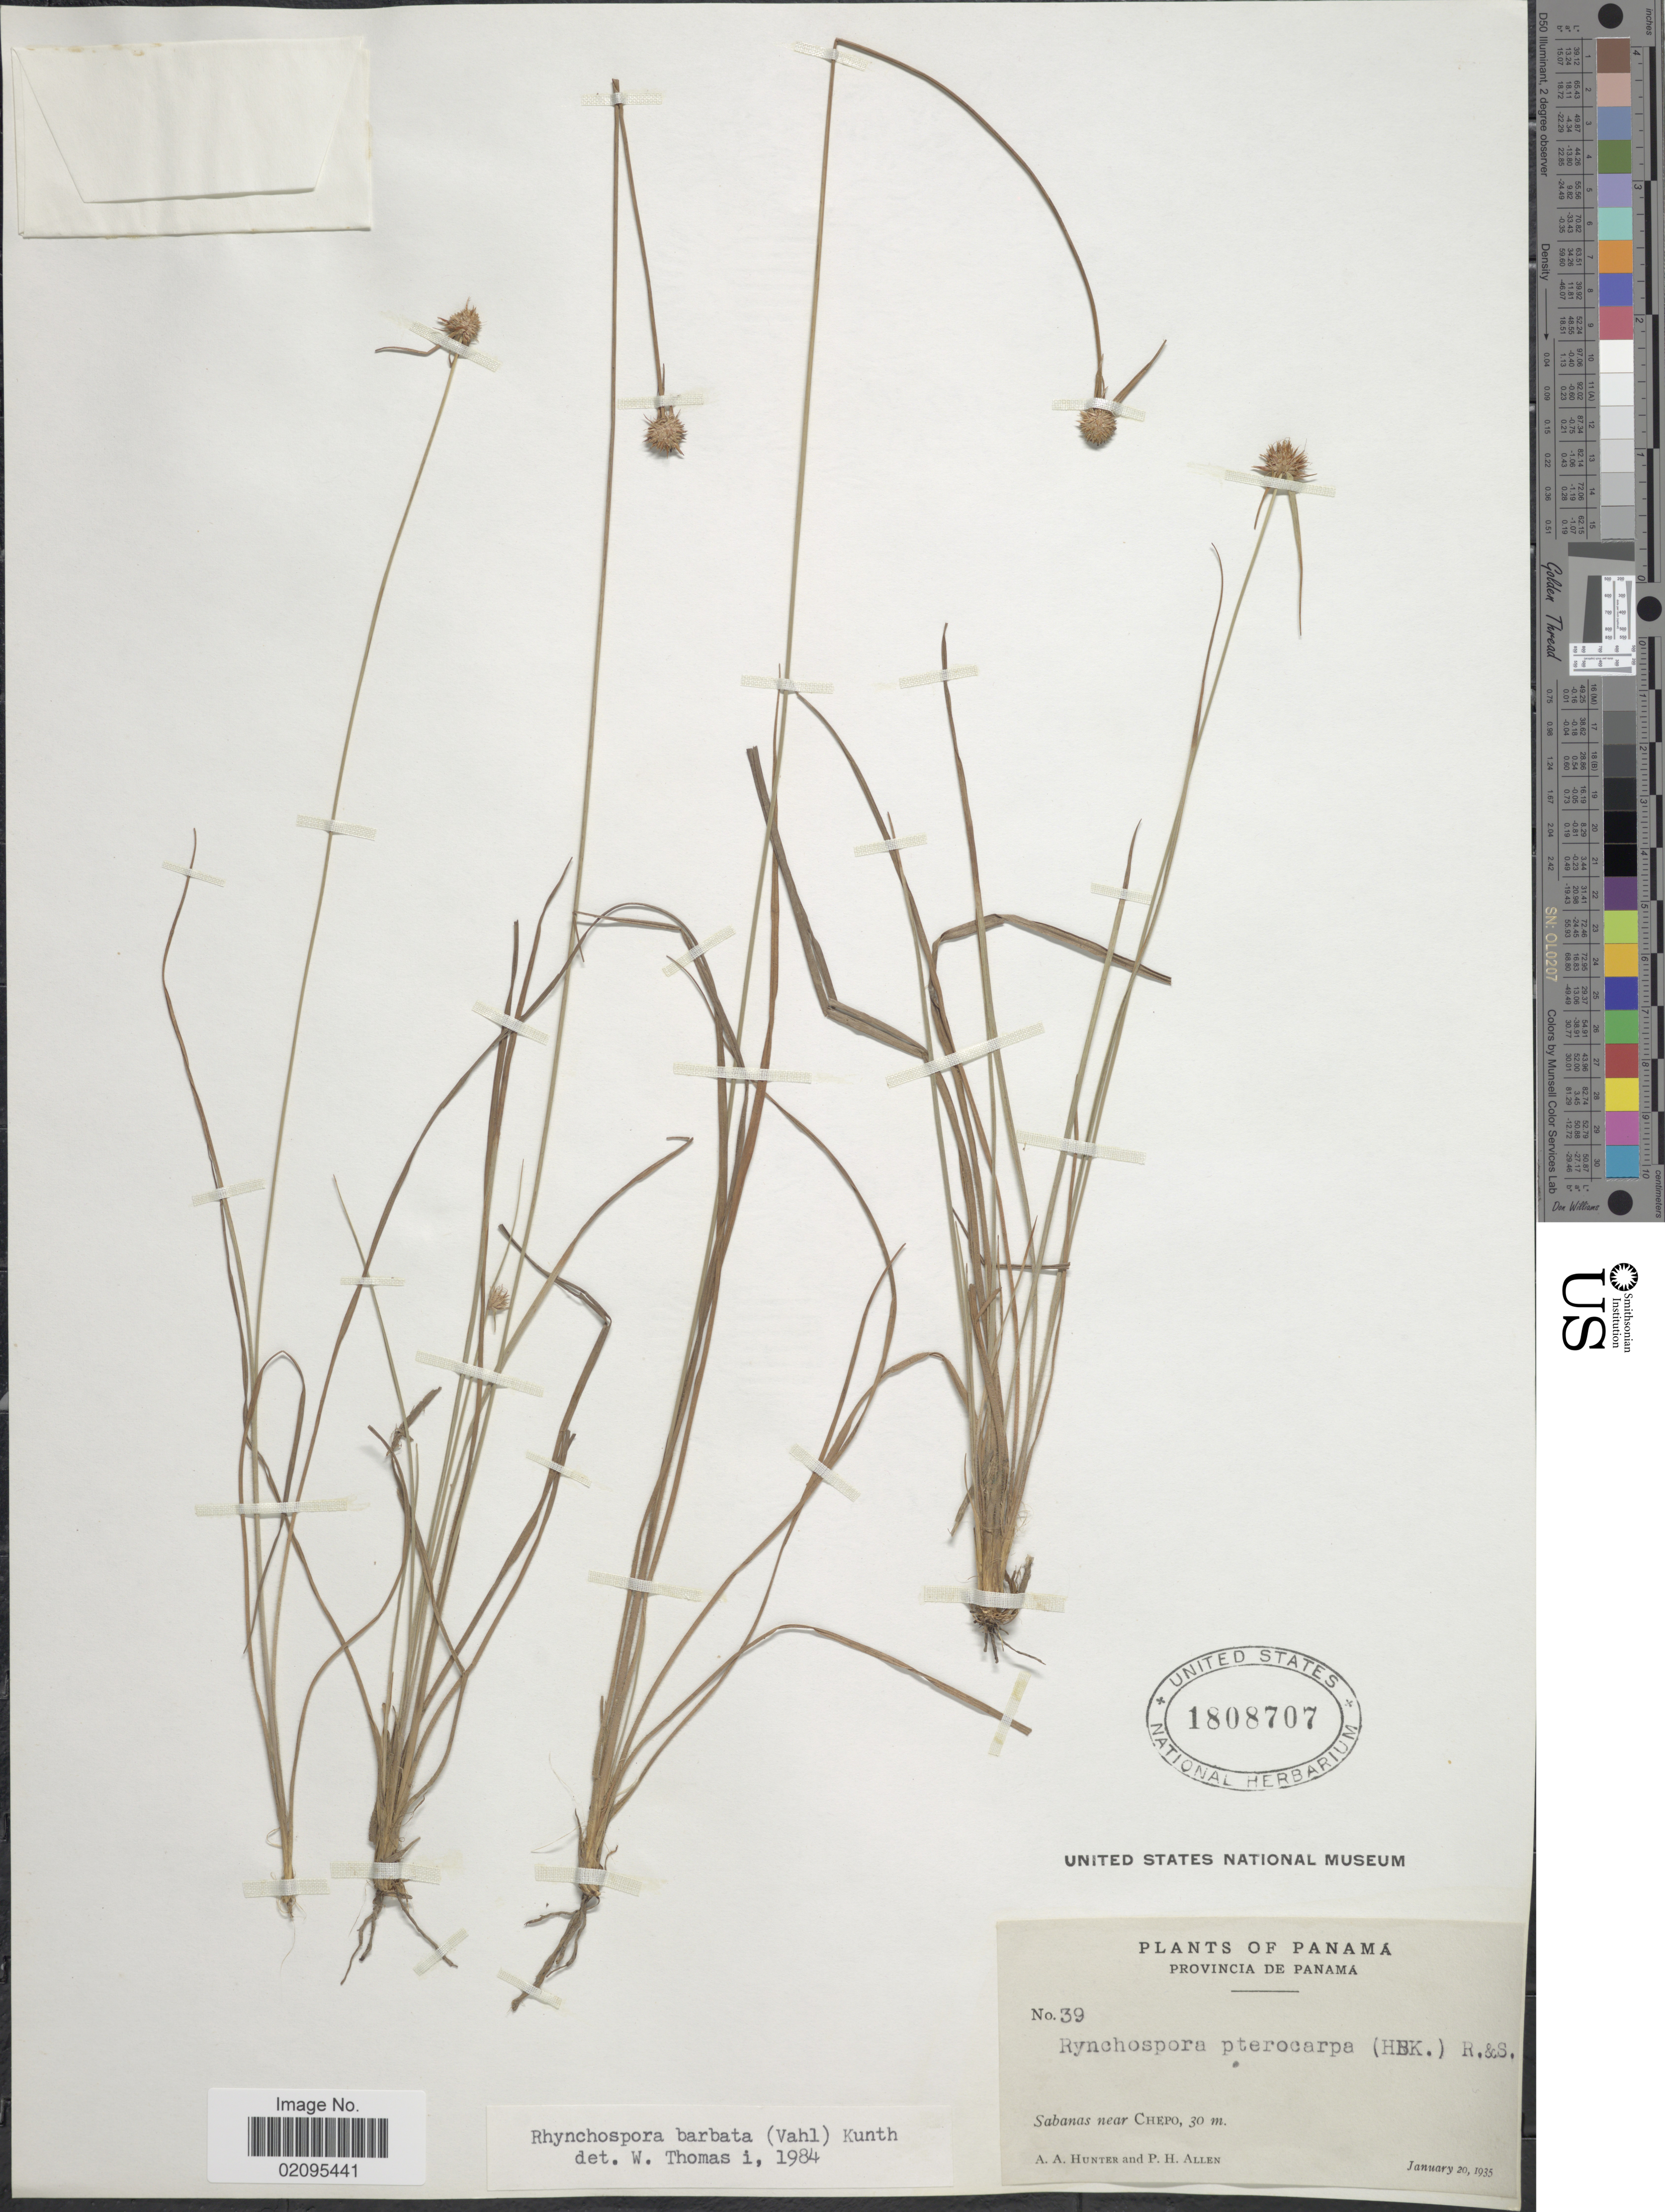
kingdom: Plantae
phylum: Tracheophyta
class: Liliopsida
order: Poales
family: Cyperaceae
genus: Rhynchospora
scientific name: Rhynchospora barbata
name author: (Vahl) Kunth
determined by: Alves, K.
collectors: A. Hunter & P. H. Allen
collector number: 39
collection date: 1935-01-20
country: Panama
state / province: Panamá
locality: Sabanas near Chepo.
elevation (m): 30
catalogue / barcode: US 1808707